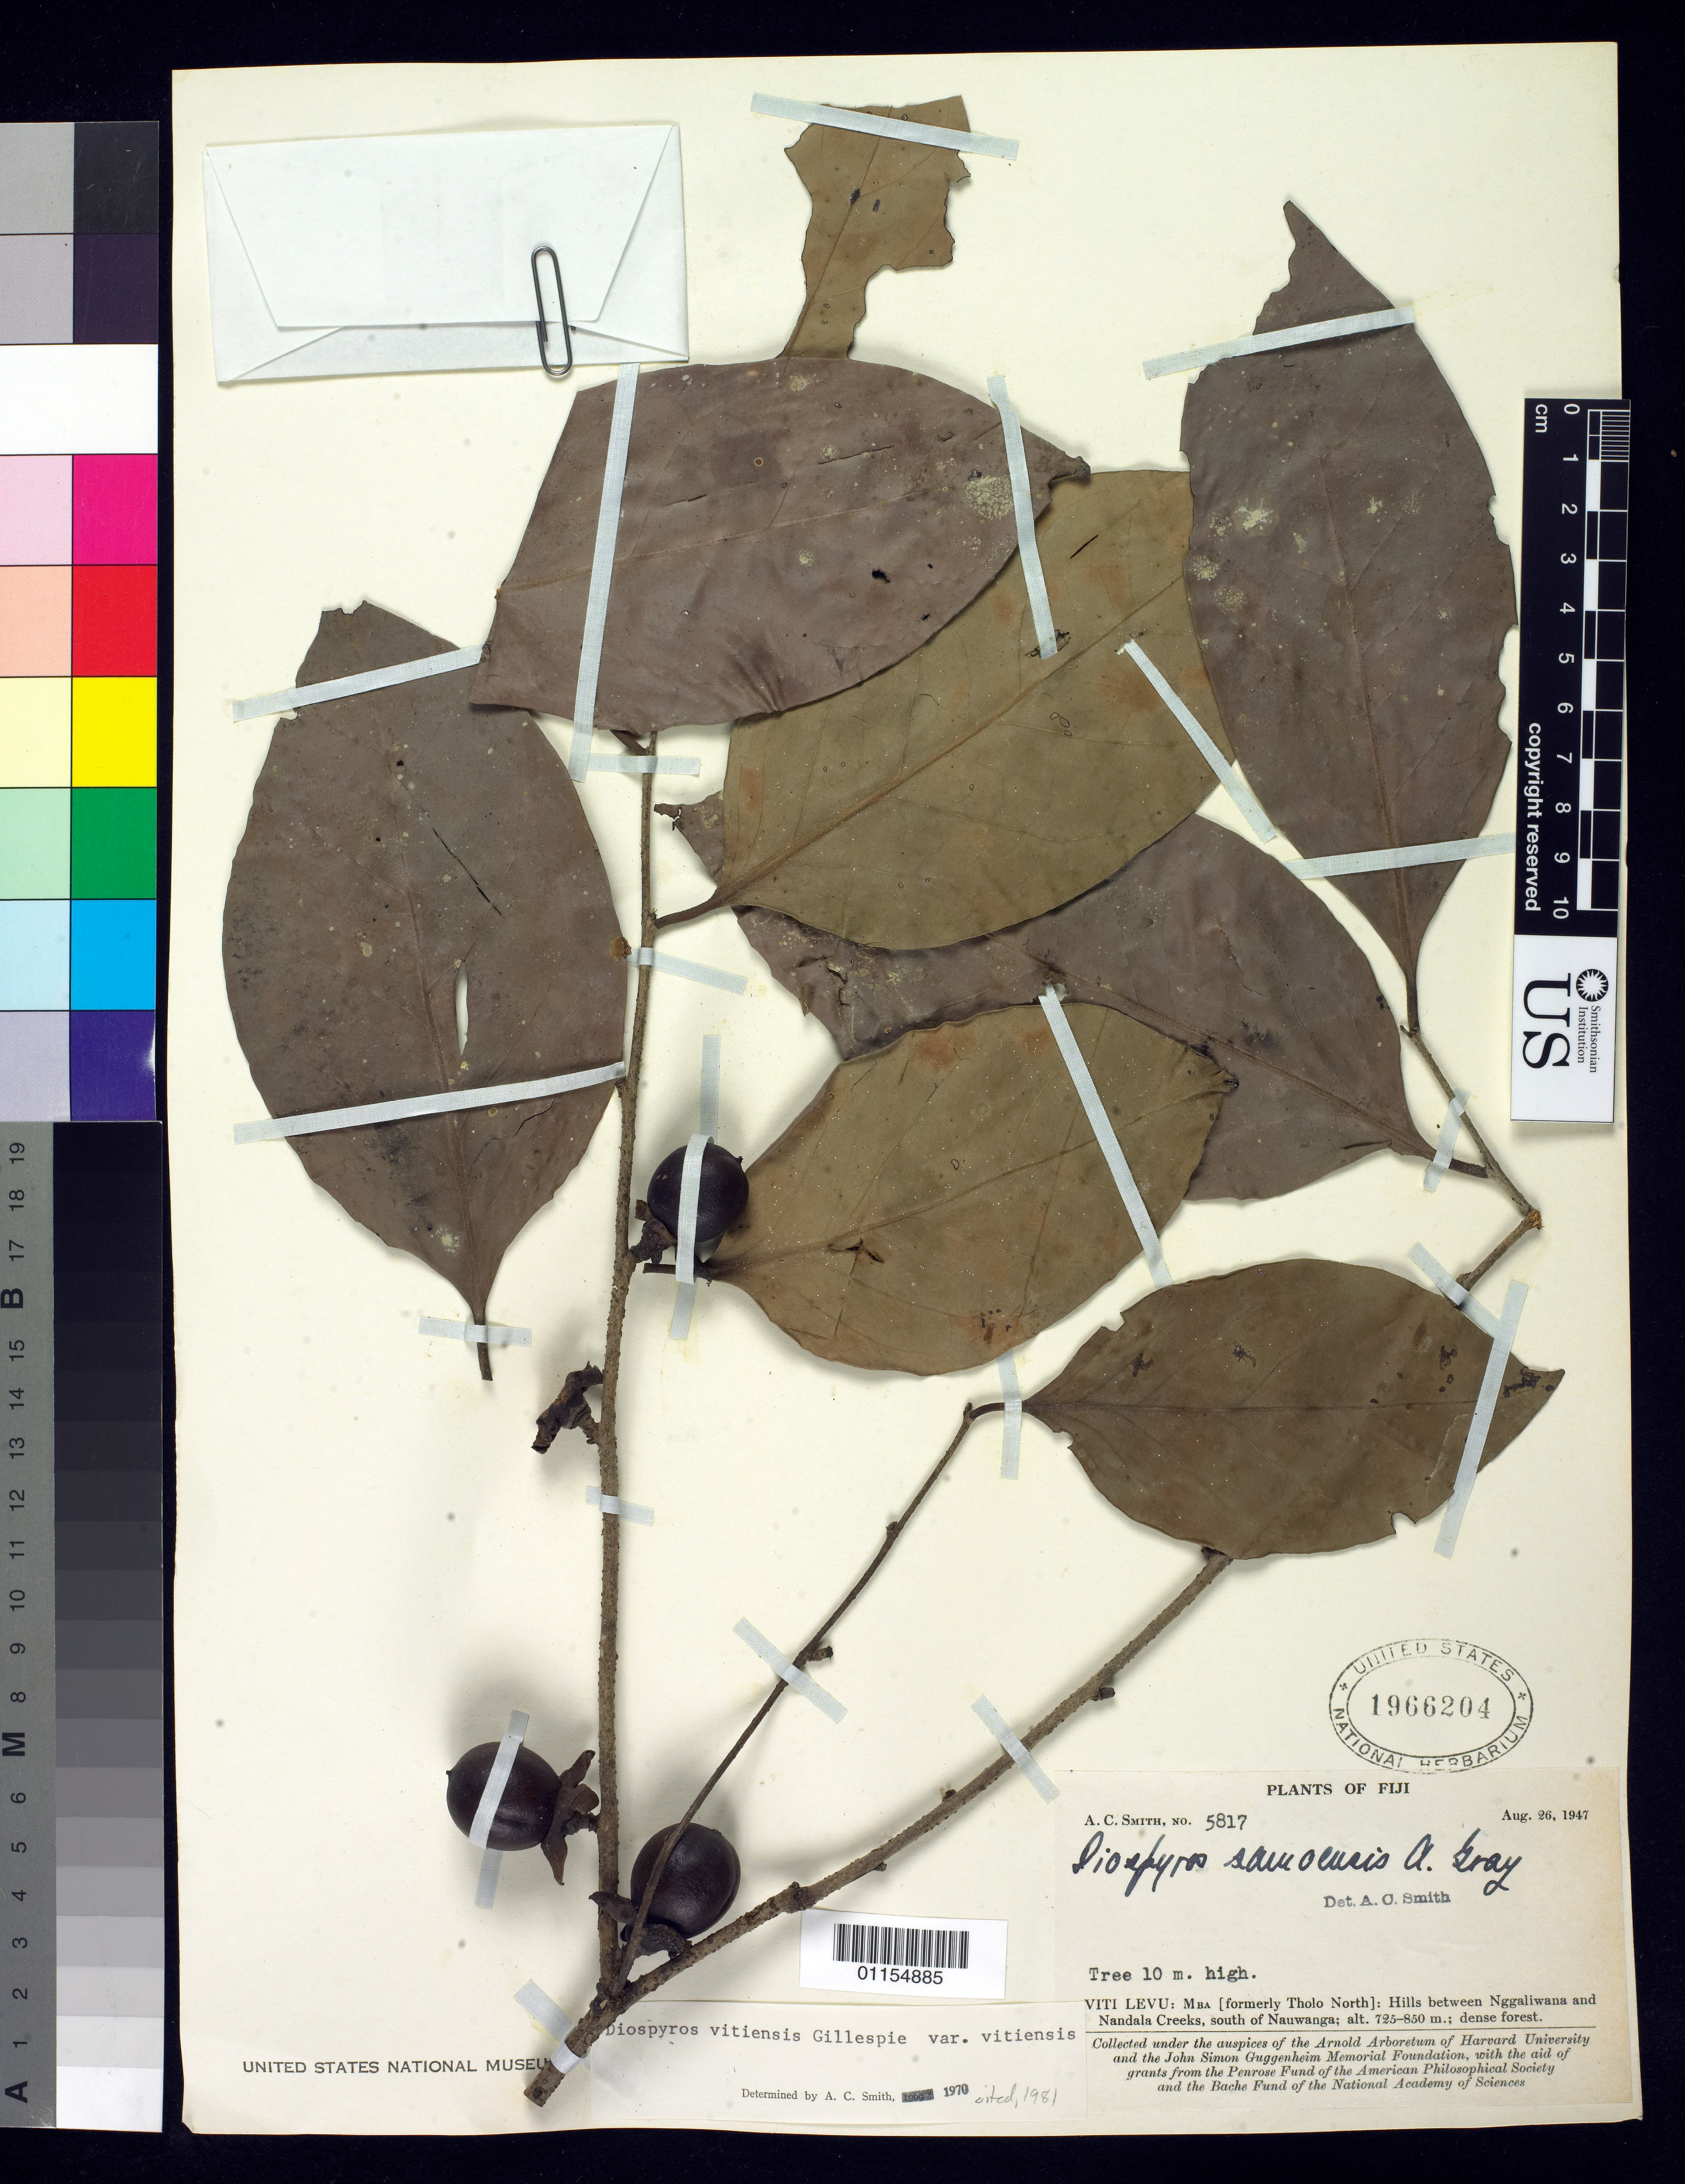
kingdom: Plantae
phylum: Tracheophyta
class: Magnoliopsida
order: Ericales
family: Ebenaceae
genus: Diospyros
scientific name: Diospyros vitiensis var. vitiensis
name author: Gillespie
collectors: A. C. Smith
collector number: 5817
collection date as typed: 26 Aug 1947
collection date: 1947-08-26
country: Fiji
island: Viti Levu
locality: Mba, hills between Nggaliwana and Nandala Creek, south of Nauwanga. [Viti Levu Group]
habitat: Dense forest.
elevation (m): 725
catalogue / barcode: US 1966204